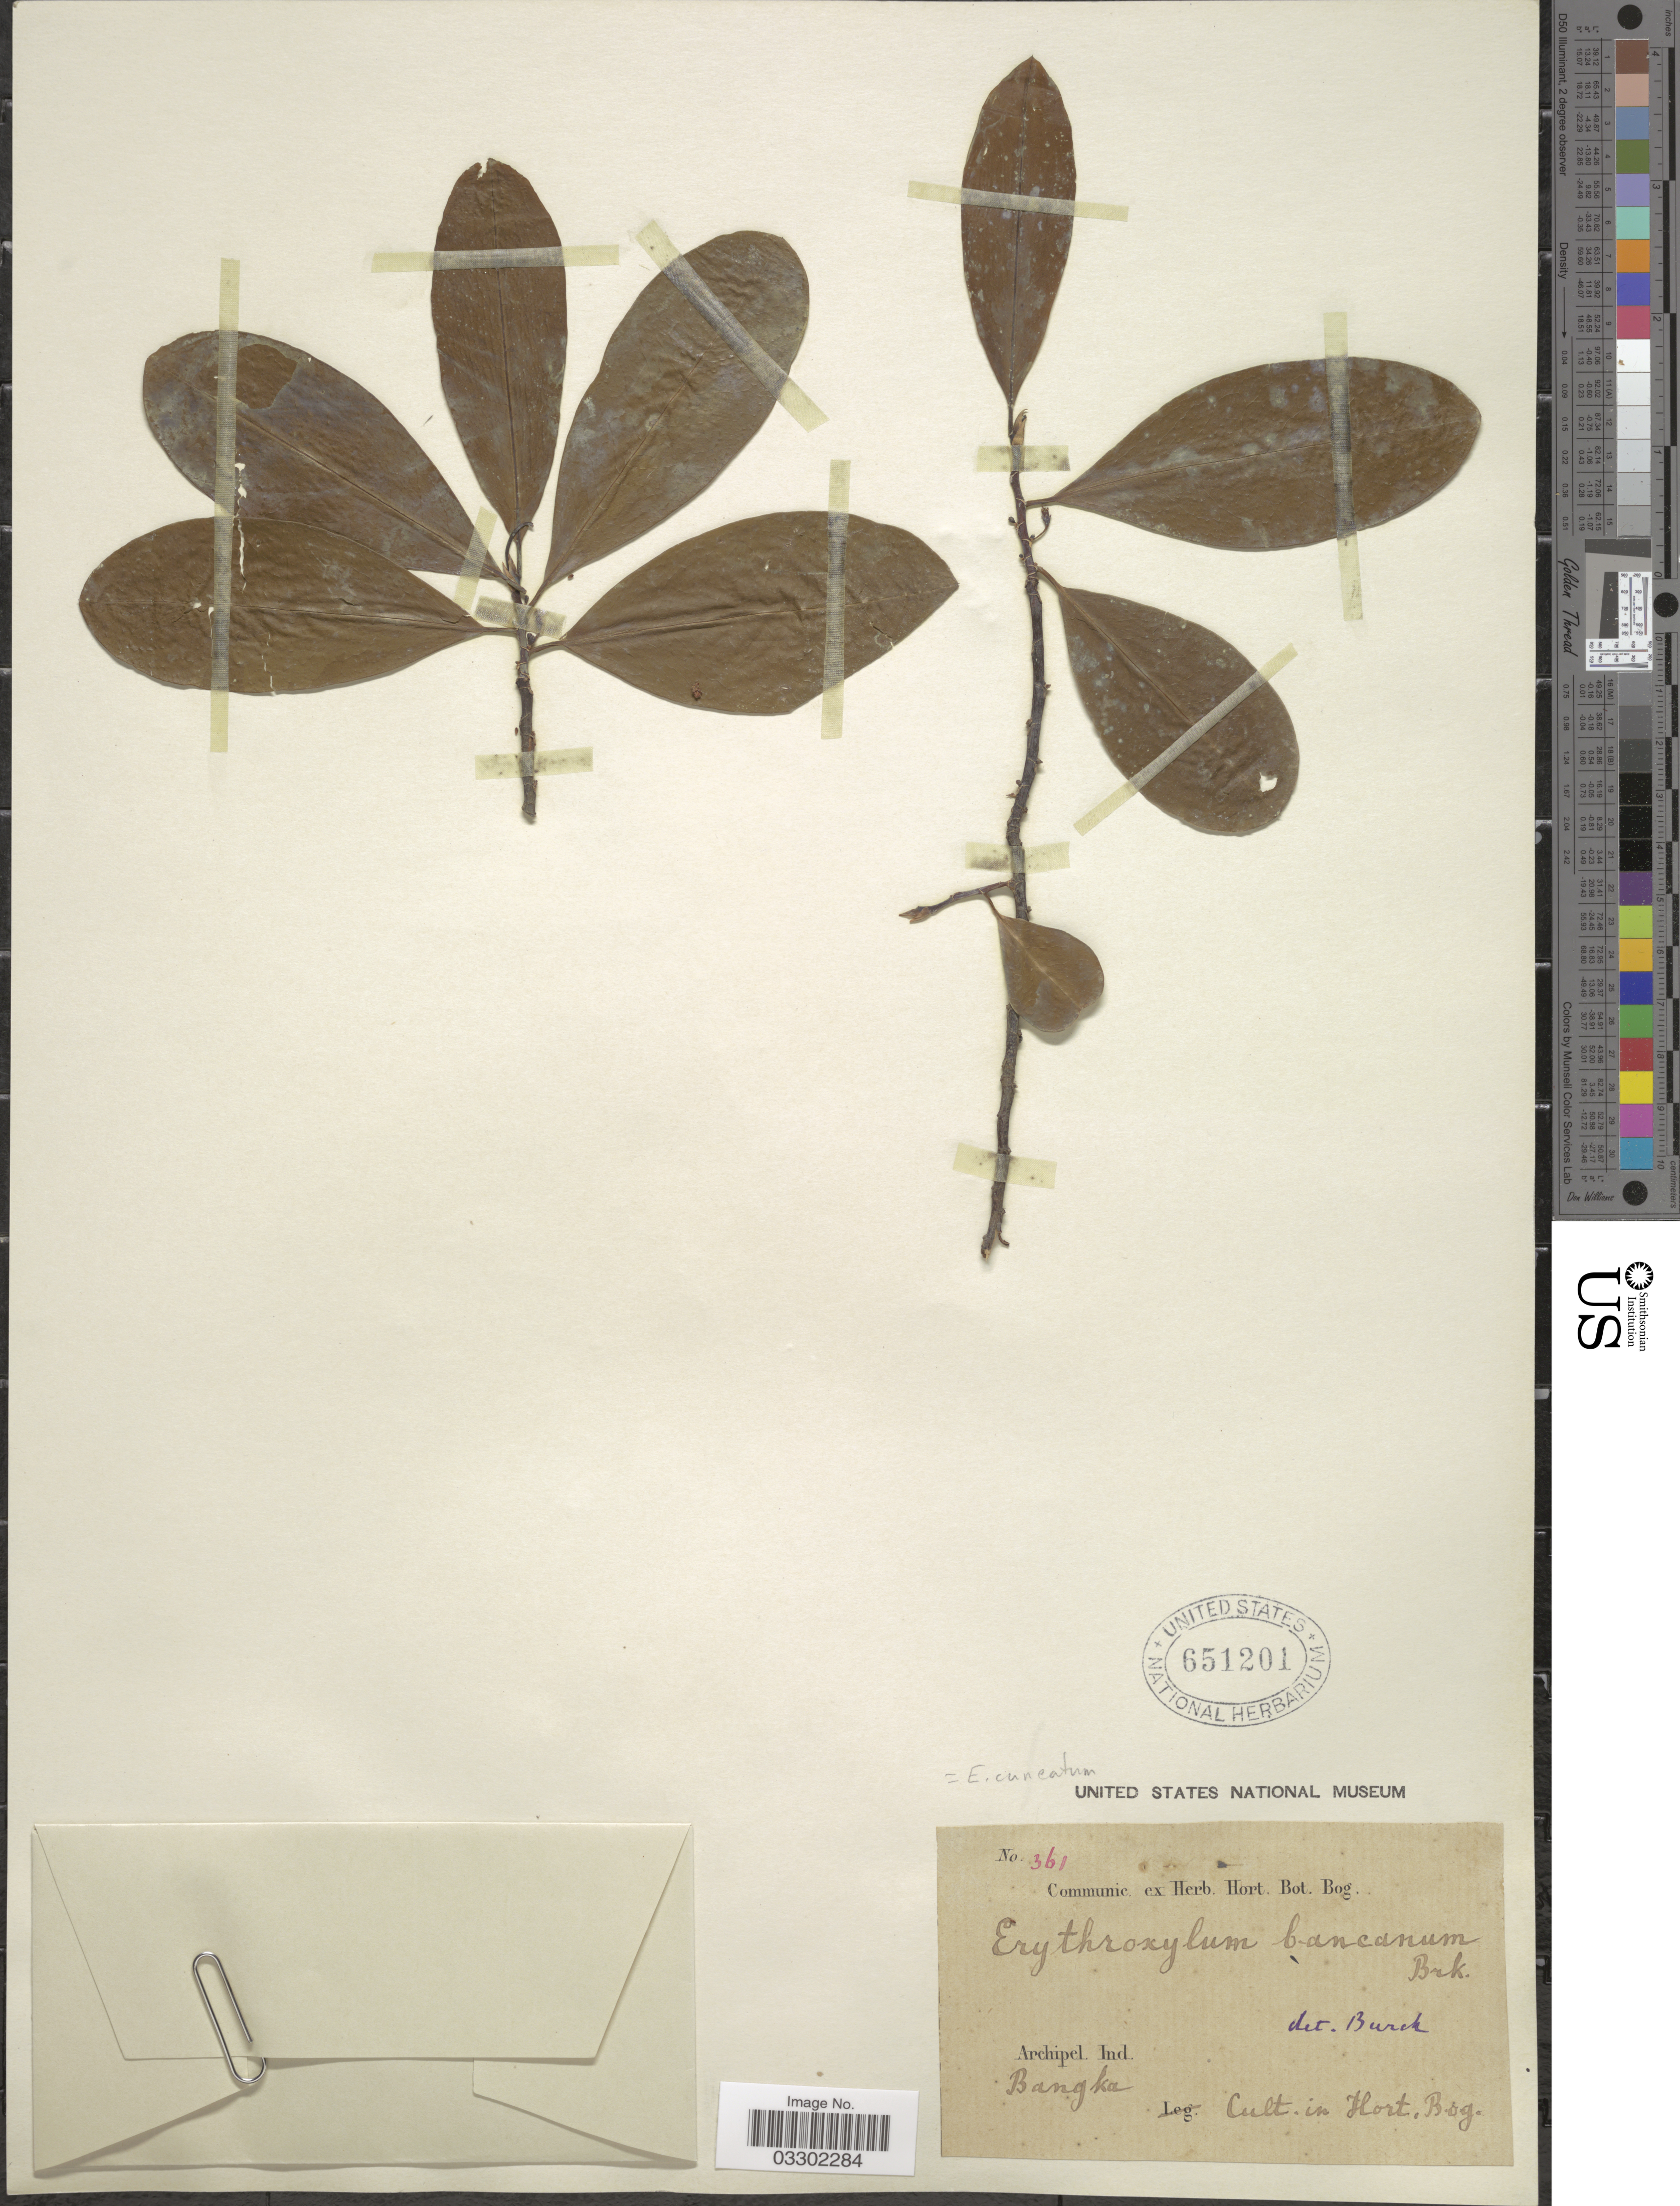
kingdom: Plantae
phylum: Tracheophyta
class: Magnoliopsida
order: Malpighiales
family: Erythroxylaceae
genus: Erythroxylum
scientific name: Erythroxylum cuneatum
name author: (Miq.) Kurz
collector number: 361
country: Indonesia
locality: Archipel Ind. Bangka. Cult. in Hort. Bog.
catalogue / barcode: US 651201